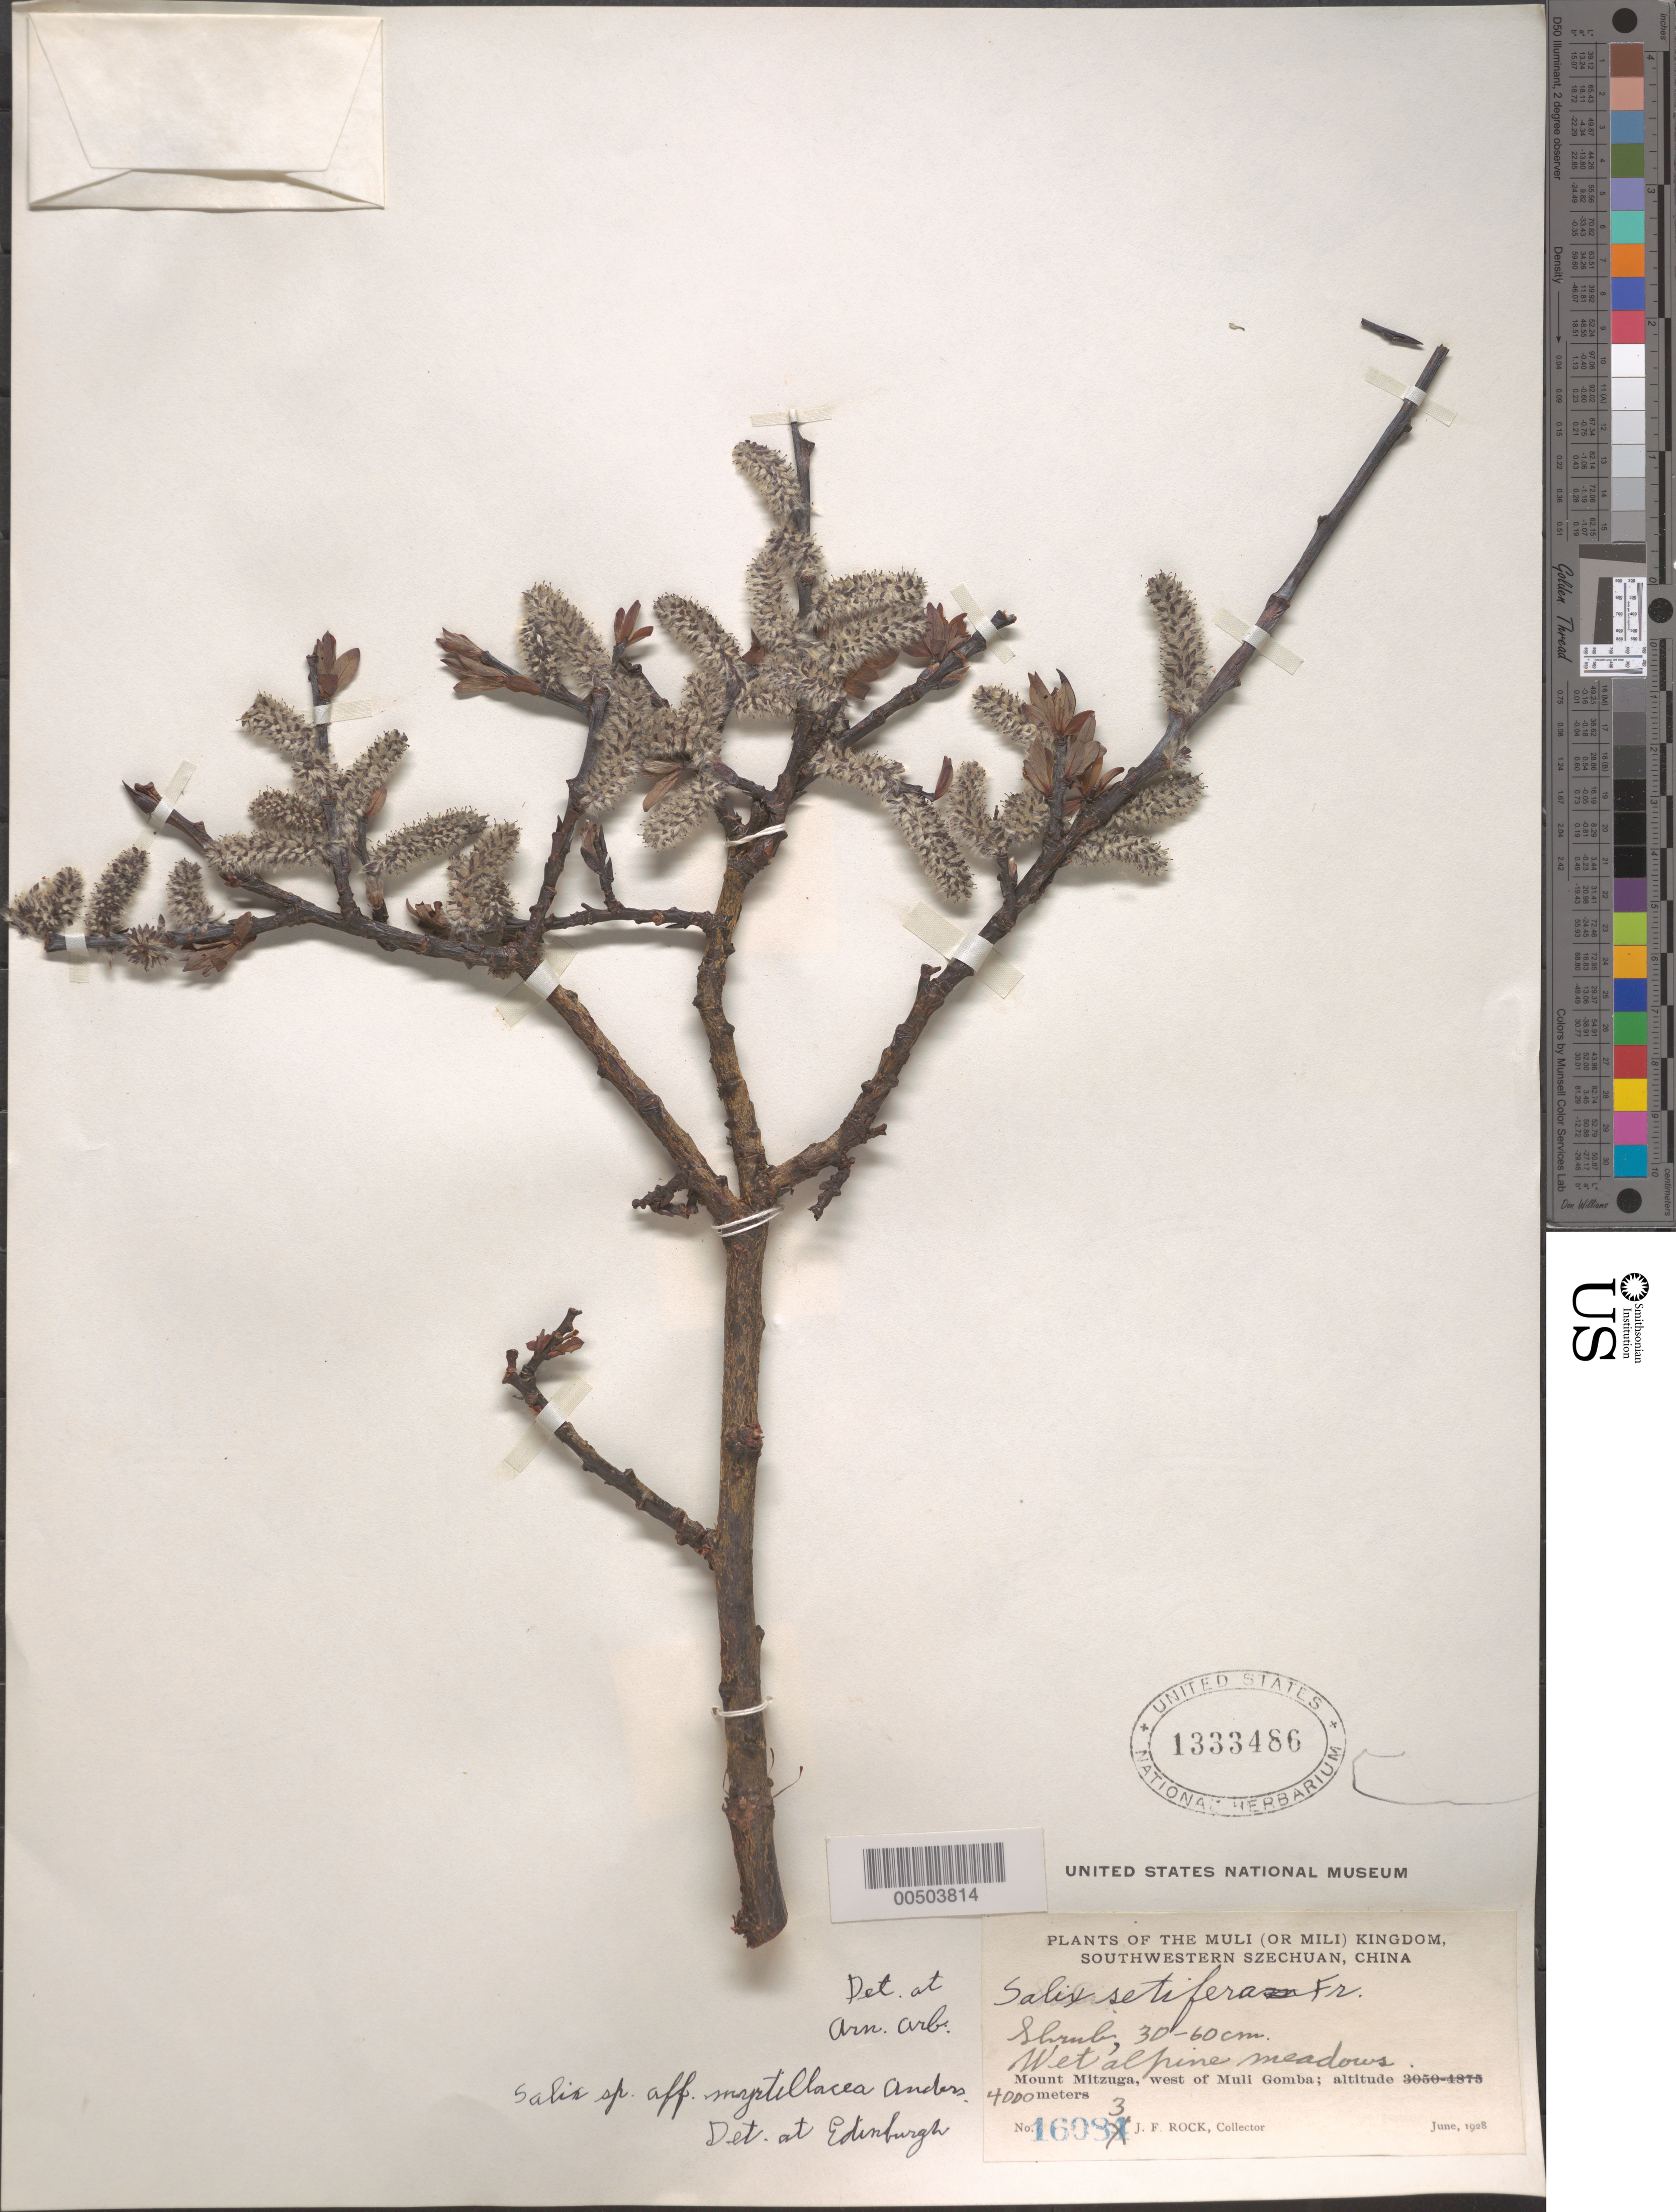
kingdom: Plantae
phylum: Tracheophyta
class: Magnoliopsida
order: Malpighiales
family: Salicaceae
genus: Salix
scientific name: Salix setifera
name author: Fr.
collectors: J. F. Rock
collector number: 16084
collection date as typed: Jun 1928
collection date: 1928-06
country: China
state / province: Sichuan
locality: Muli (or Mili) Kingdom, southwestern Szechuan. Mount Mitzuga, west of Muli Gomba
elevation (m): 4000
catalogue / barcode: US 1333486